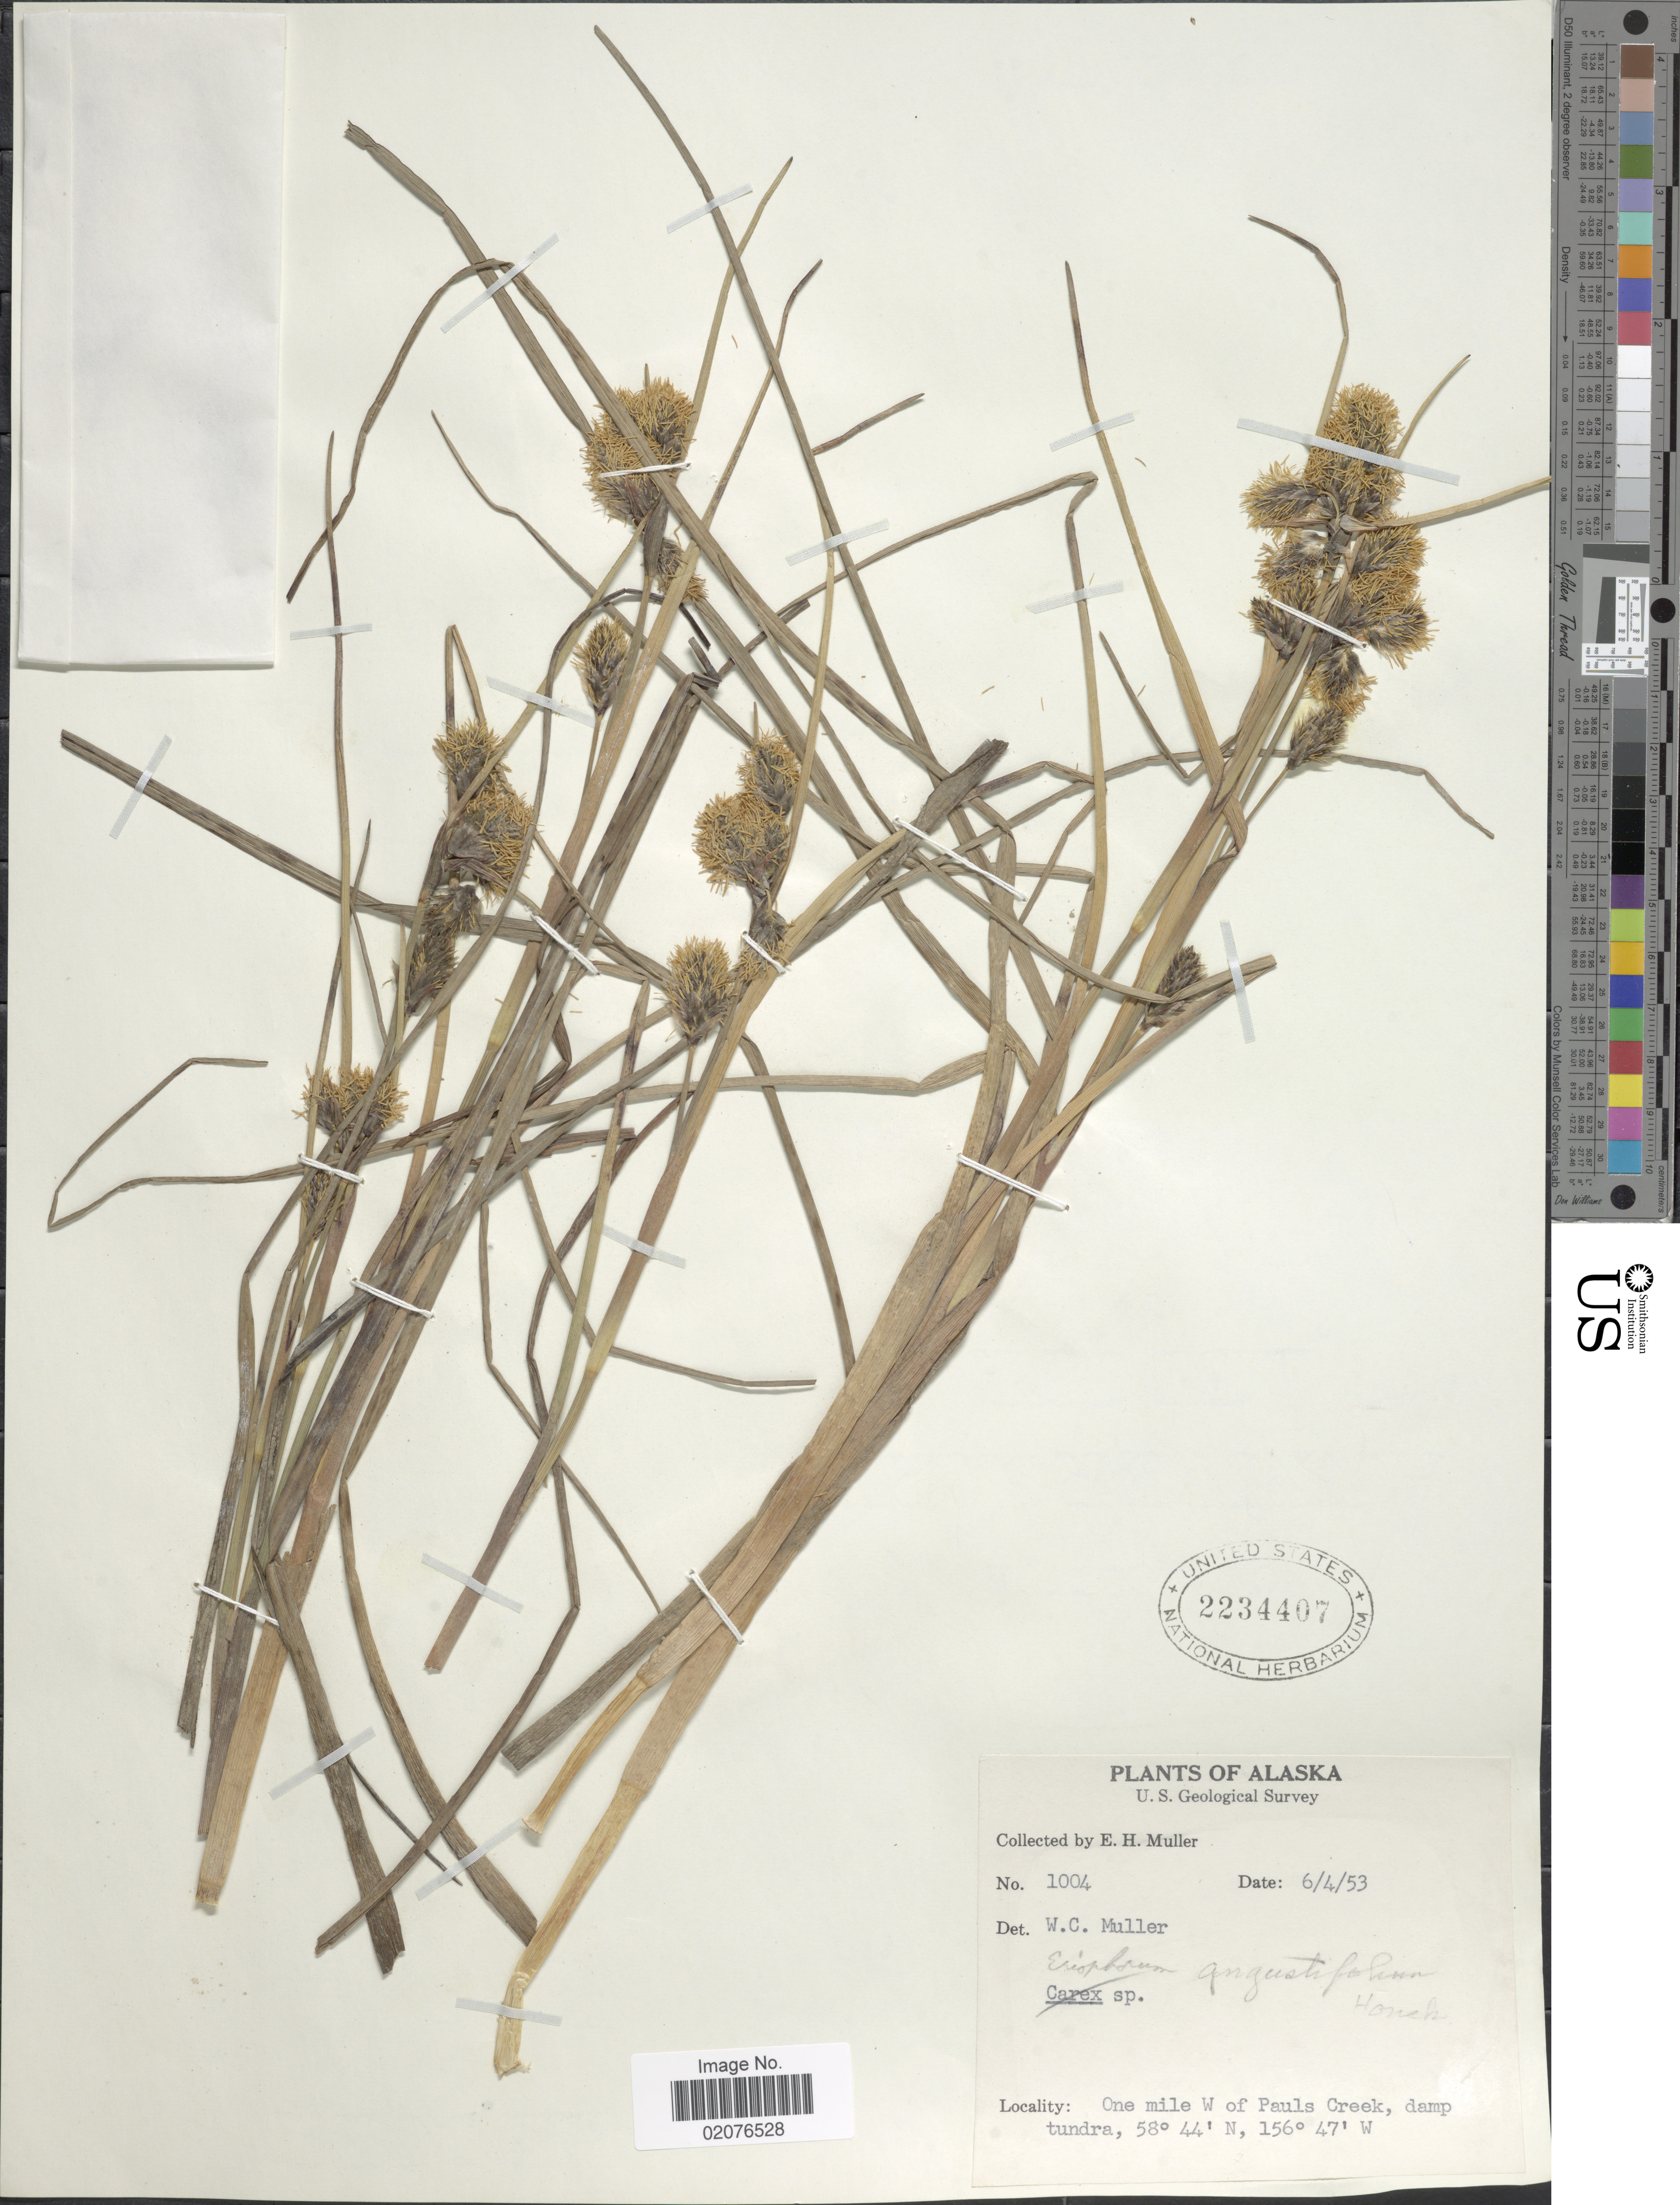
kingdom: Plantae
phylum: Tracheophyta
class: Liliopsida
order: Poales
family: Cyperaceae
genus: Eriophorum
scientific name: Eriophorum angustifolium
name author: Honck.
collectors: E. H. Muller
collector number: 1004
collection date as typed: Transcribed d/m/y: 4/6/53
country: United States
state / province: Alaska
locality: One mile W of Pauls Creek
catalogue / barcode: US 2234407